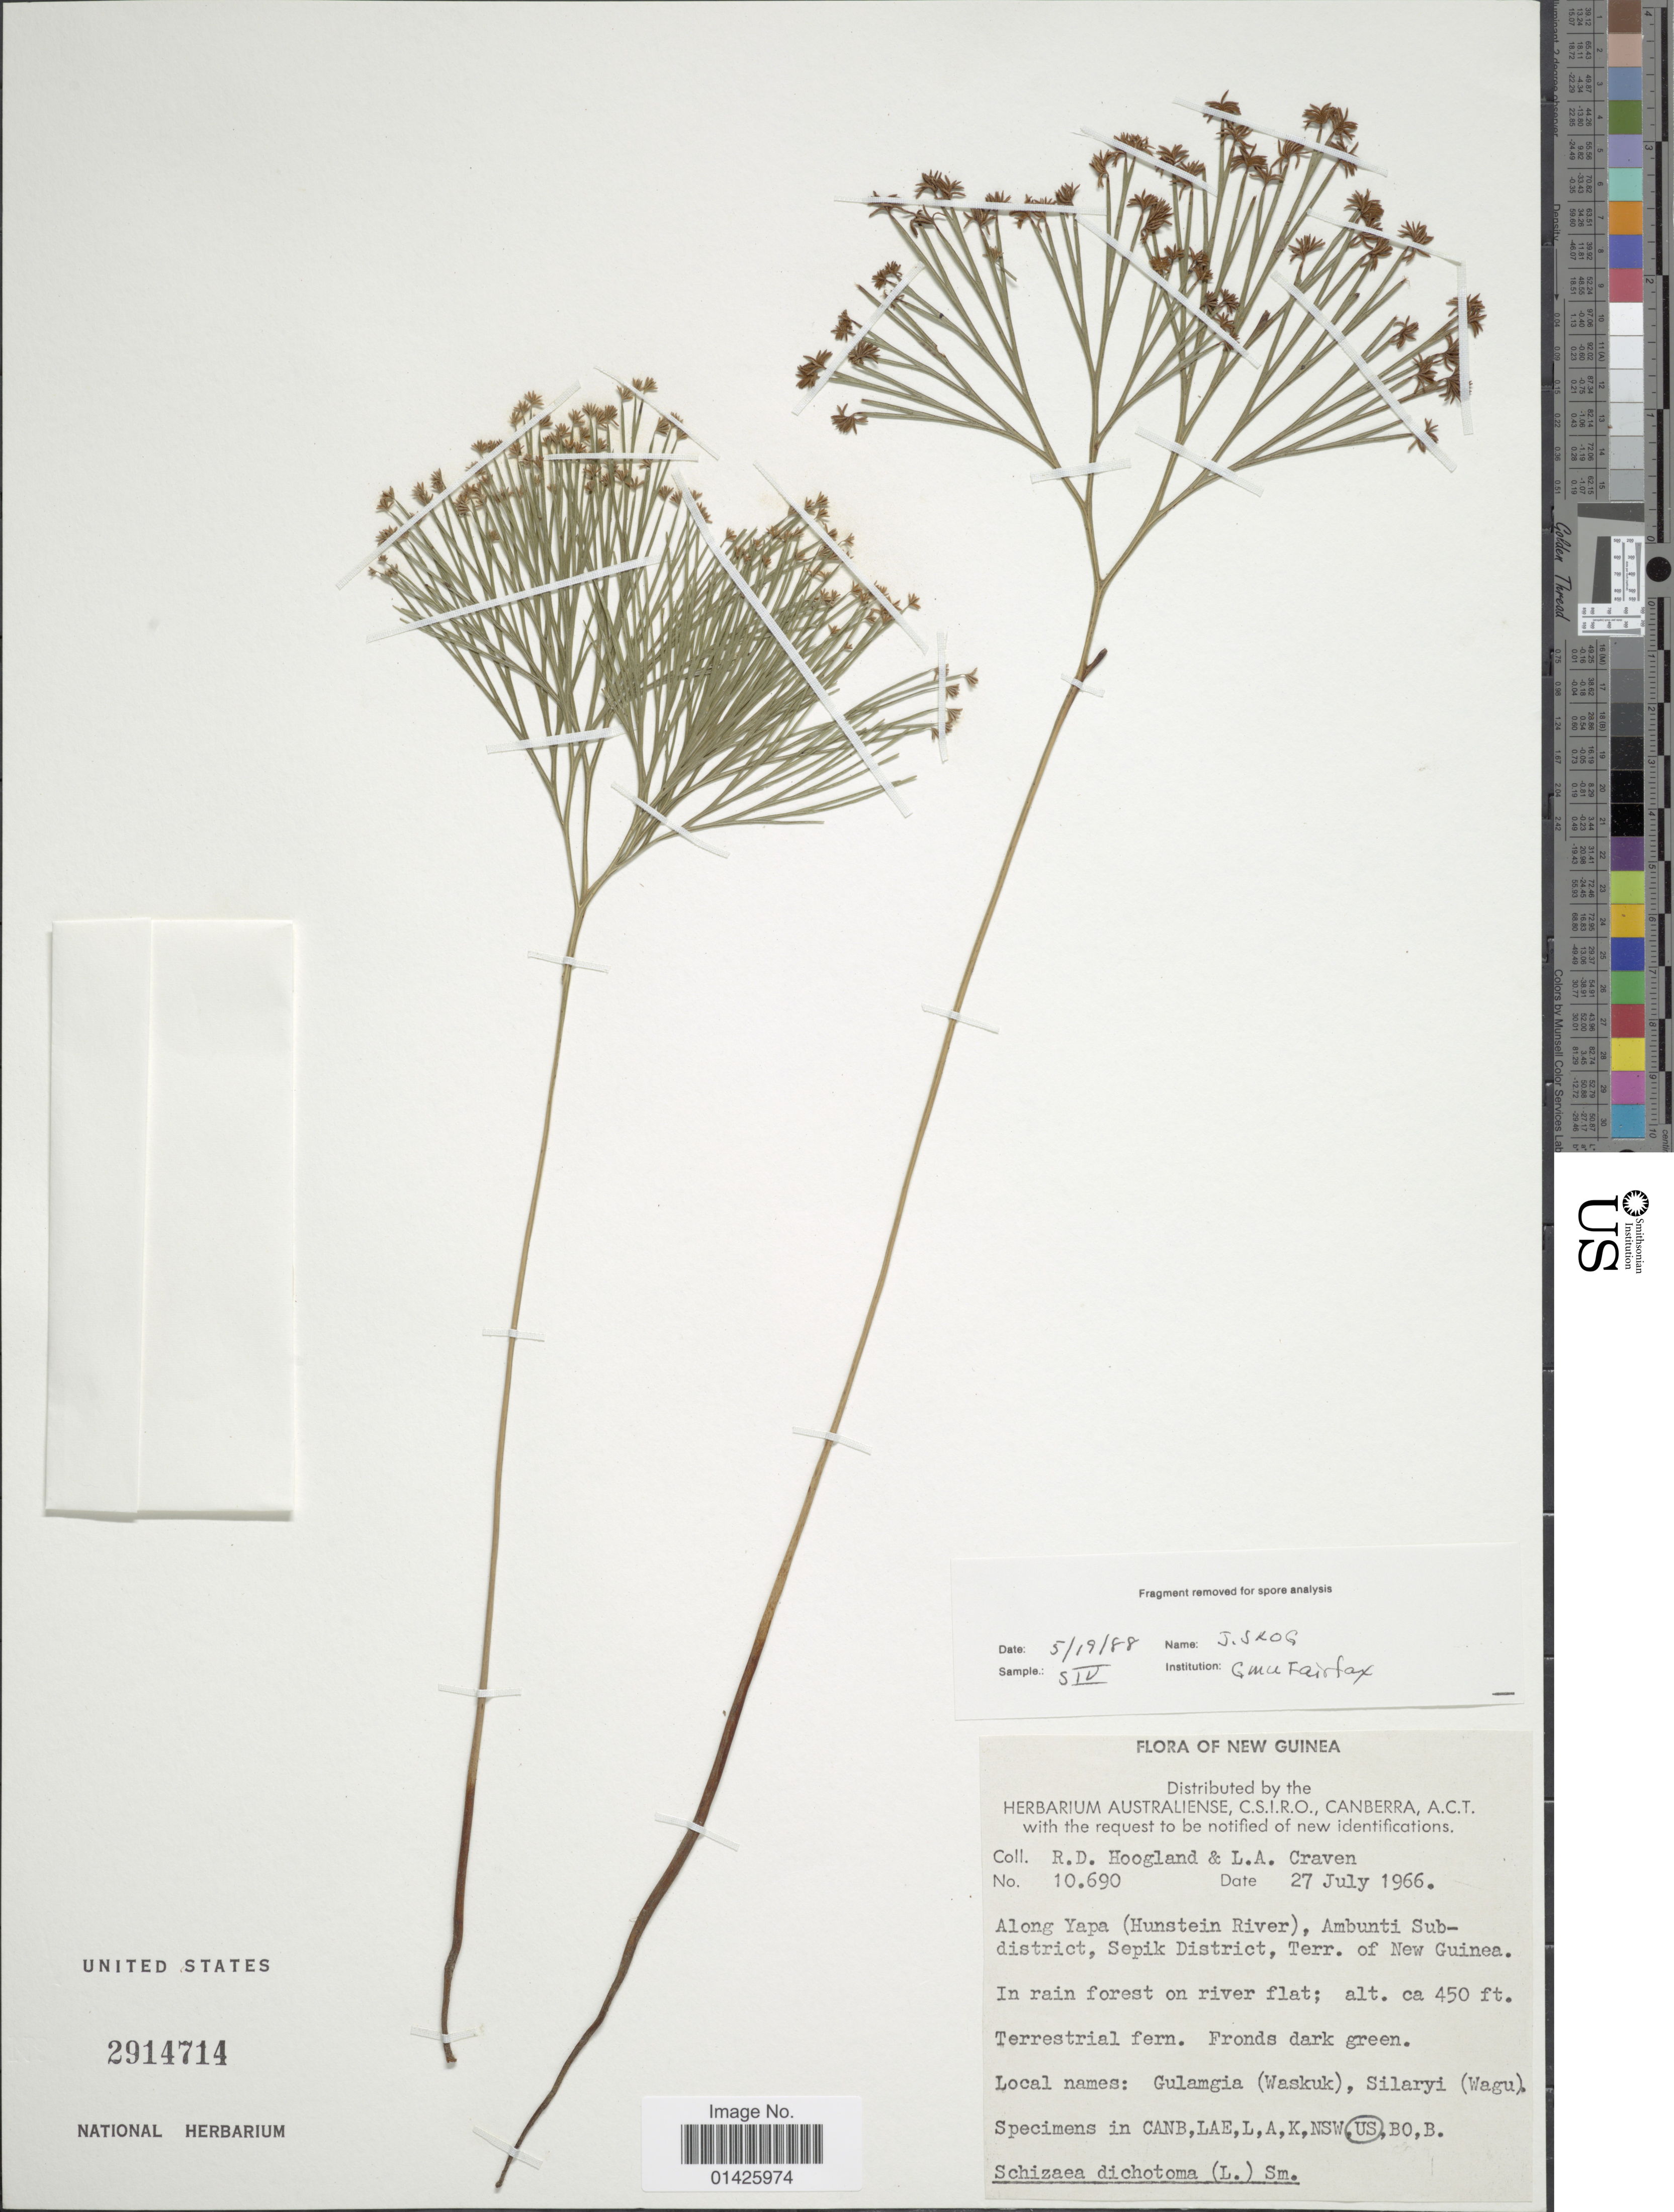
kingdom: Plantae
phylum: Tracheophyta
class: Polypodiopsida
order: Schizaeales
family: Schizaeaceae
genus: Schizaea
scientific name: Schizaea dichotoma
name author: (L.) J. Sm.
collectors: R. D. Hoogland & L. A. Craven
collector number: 10.690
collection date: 1966-07-27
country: Papua New Guinea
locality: Along Yapa (Hunstein River), Ambunti Sub-district, Sepik District, Terr. of New Guinea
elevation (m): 137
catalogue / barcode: US 2914714